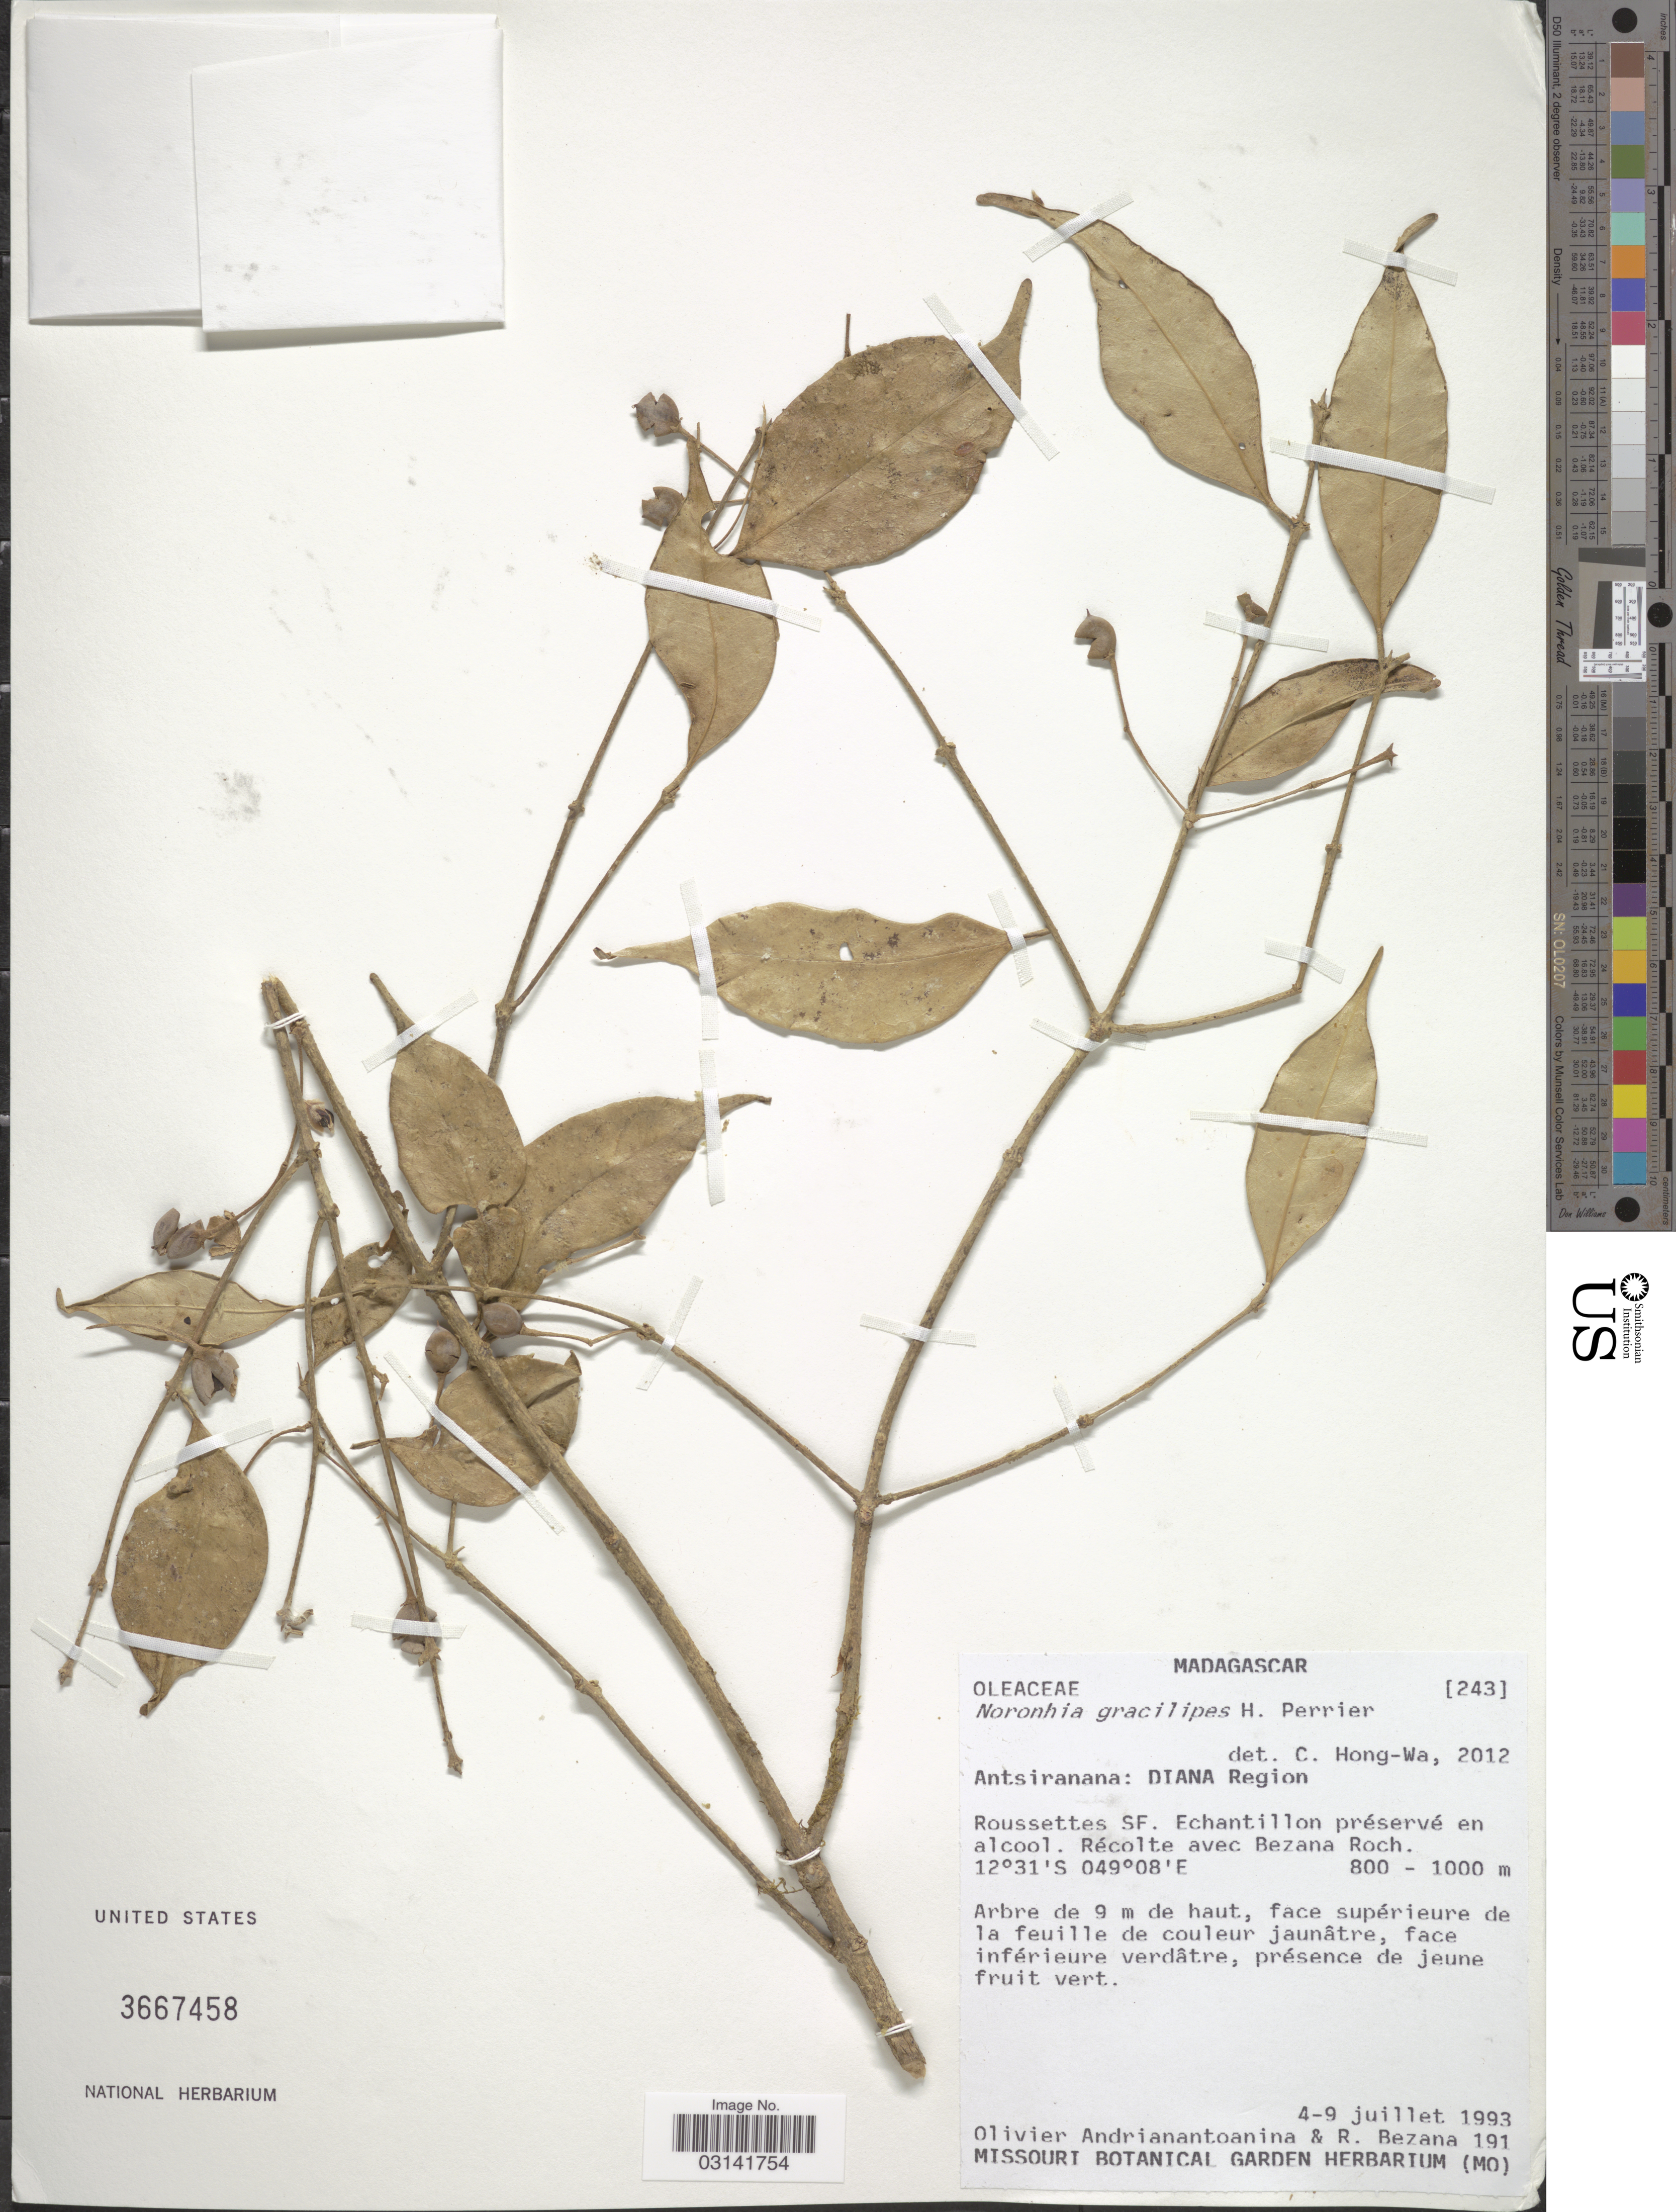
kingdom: Plantae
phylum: Tracheophyta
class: Magnoliopsida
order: Lamiales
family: Oleaceae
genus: Noronhia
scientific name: Noronhia gracilipes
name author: H. Perrier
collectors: O. Andrianantoanina & R. Bezana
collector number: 191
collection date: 1993-07-04/1993-07-09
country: Madagascar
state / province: Diana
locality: Diana Region. Roussettes SF. Echantillon préservé en alcool. Récolte avec Bezana Roch.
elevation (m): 800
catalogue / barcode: US 3667458